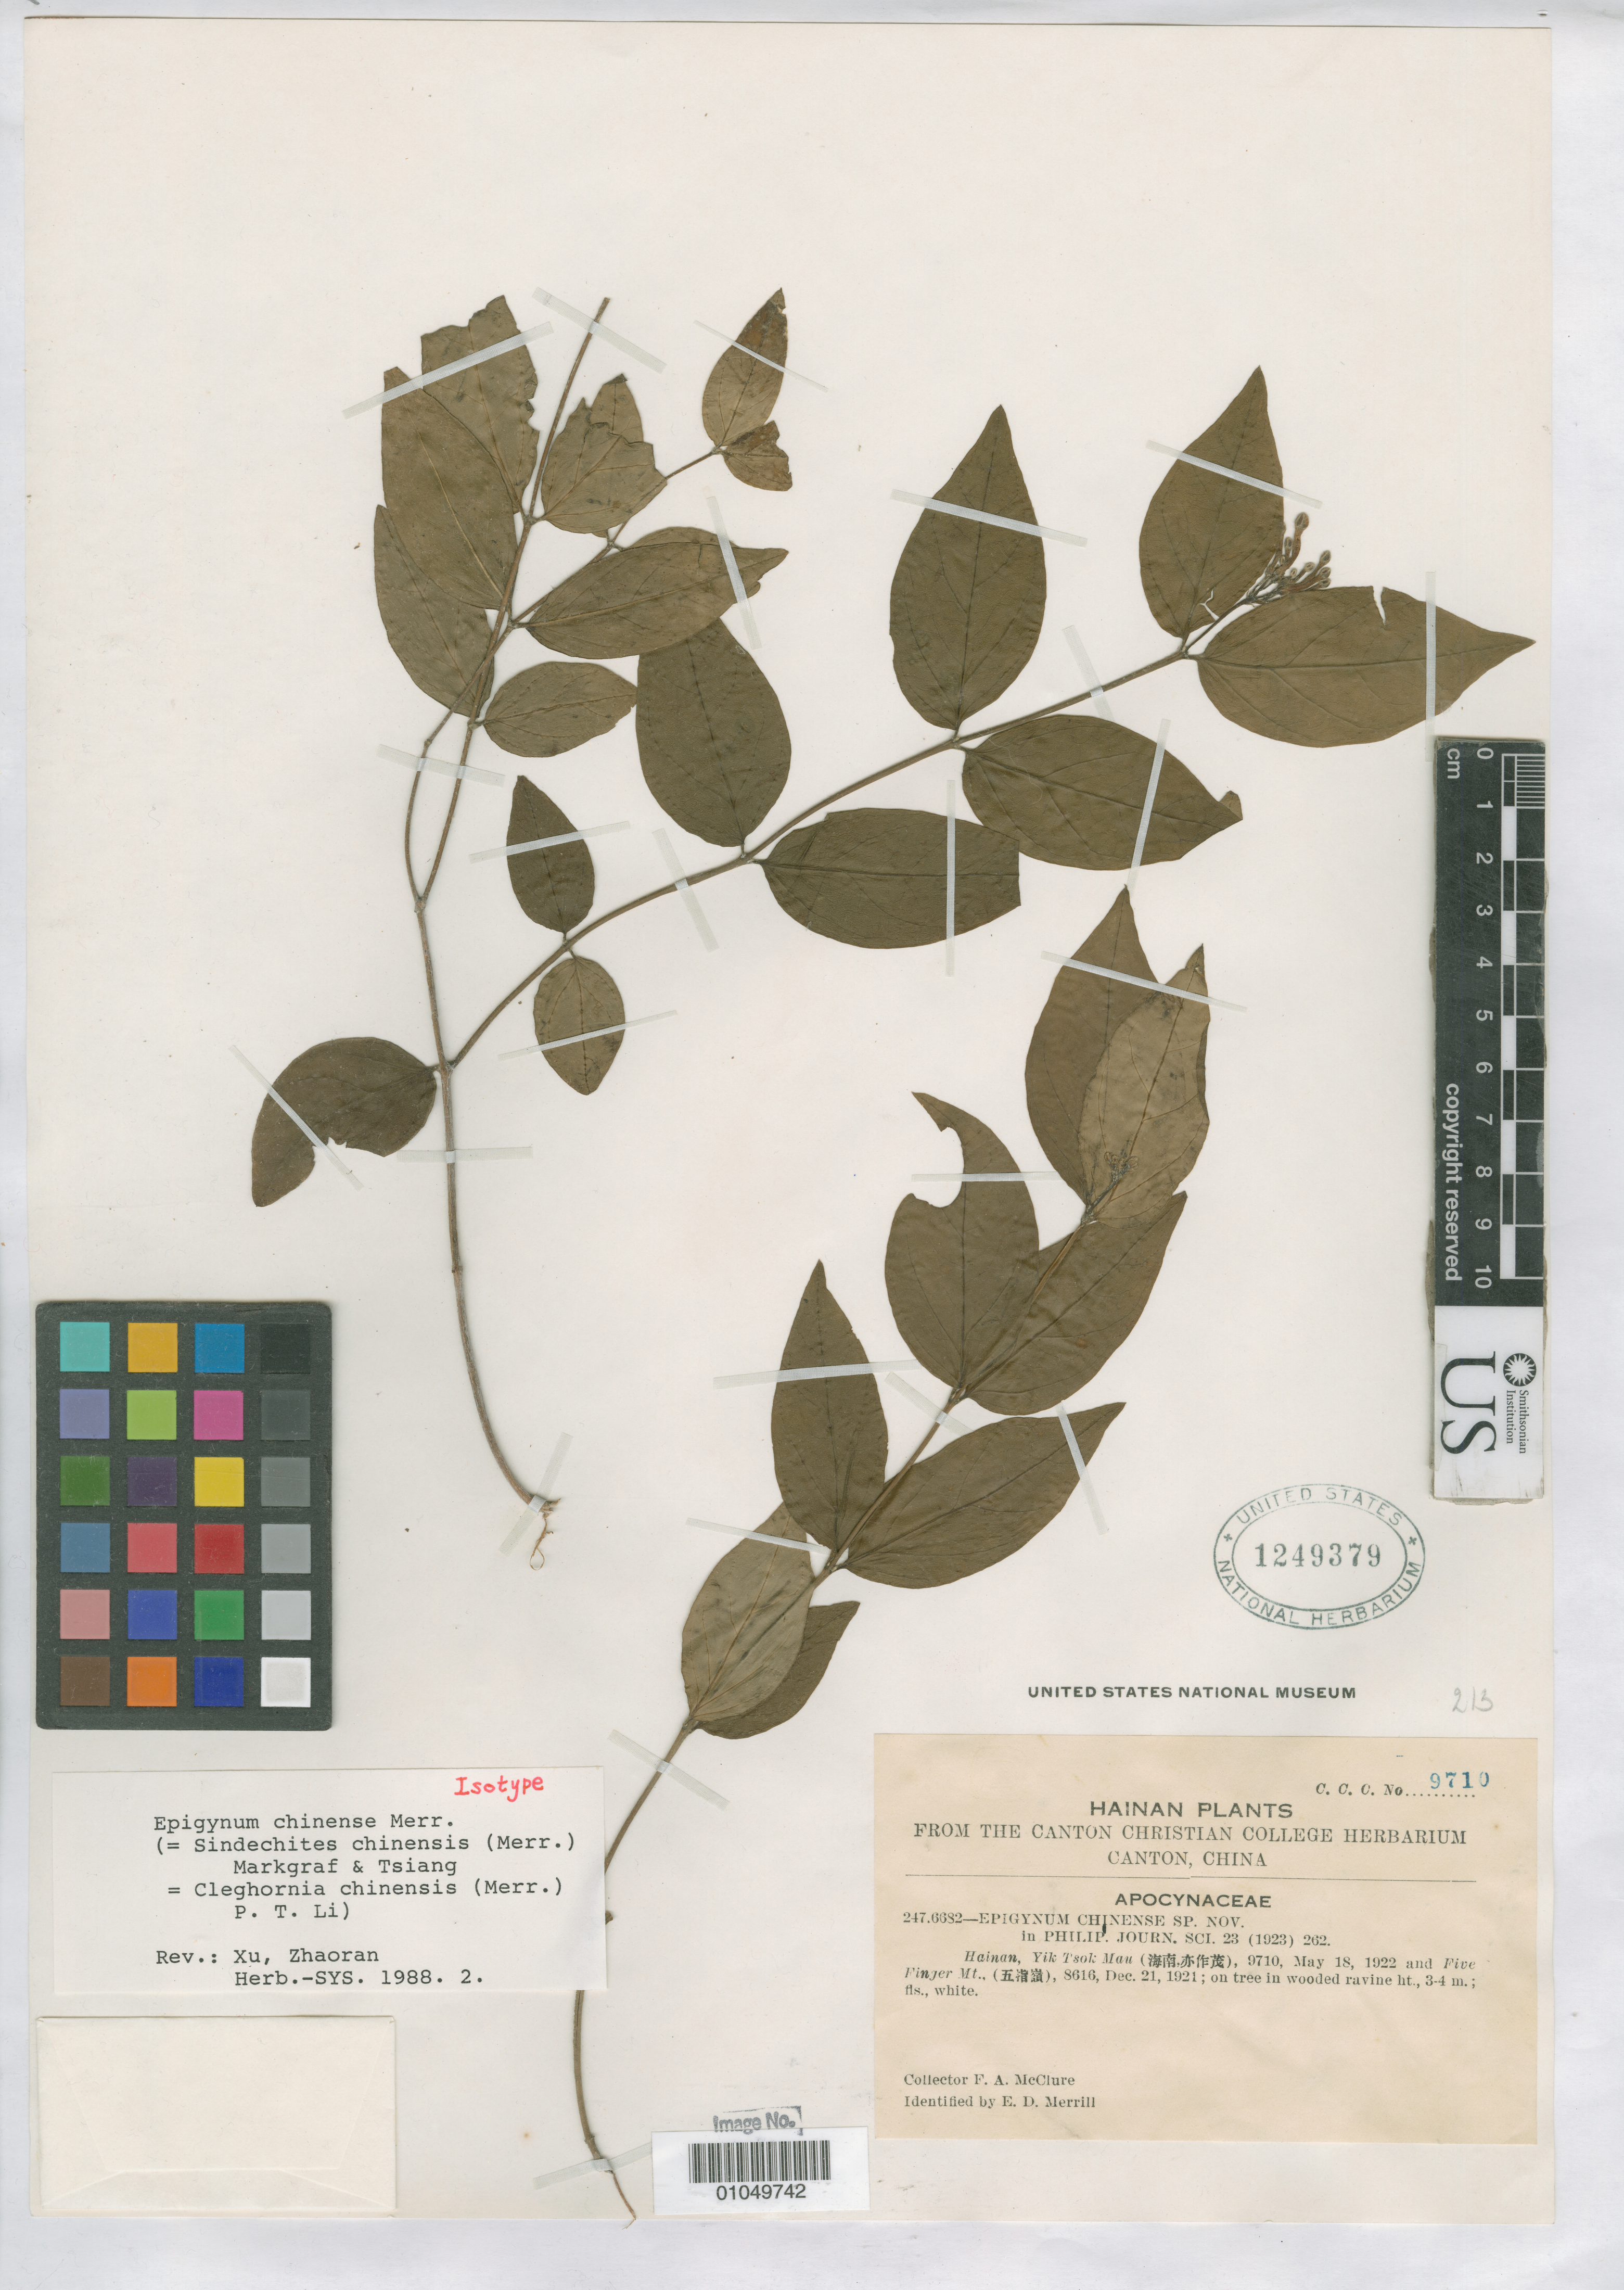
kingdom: Plantae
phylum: Tracheophyta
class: Magnoliopsida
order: Gentianales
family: Apocynaceae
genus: Epigynum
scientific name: Epigynum chinense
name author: Merr.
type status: Isotype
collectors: F. A. McClure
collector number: C.C.C. 9710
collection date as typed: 18 May 1922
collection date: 1922-05-18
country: China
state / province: Guangdong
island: Hainan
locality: Yik Tsok Mau.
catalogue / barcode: US 1249379